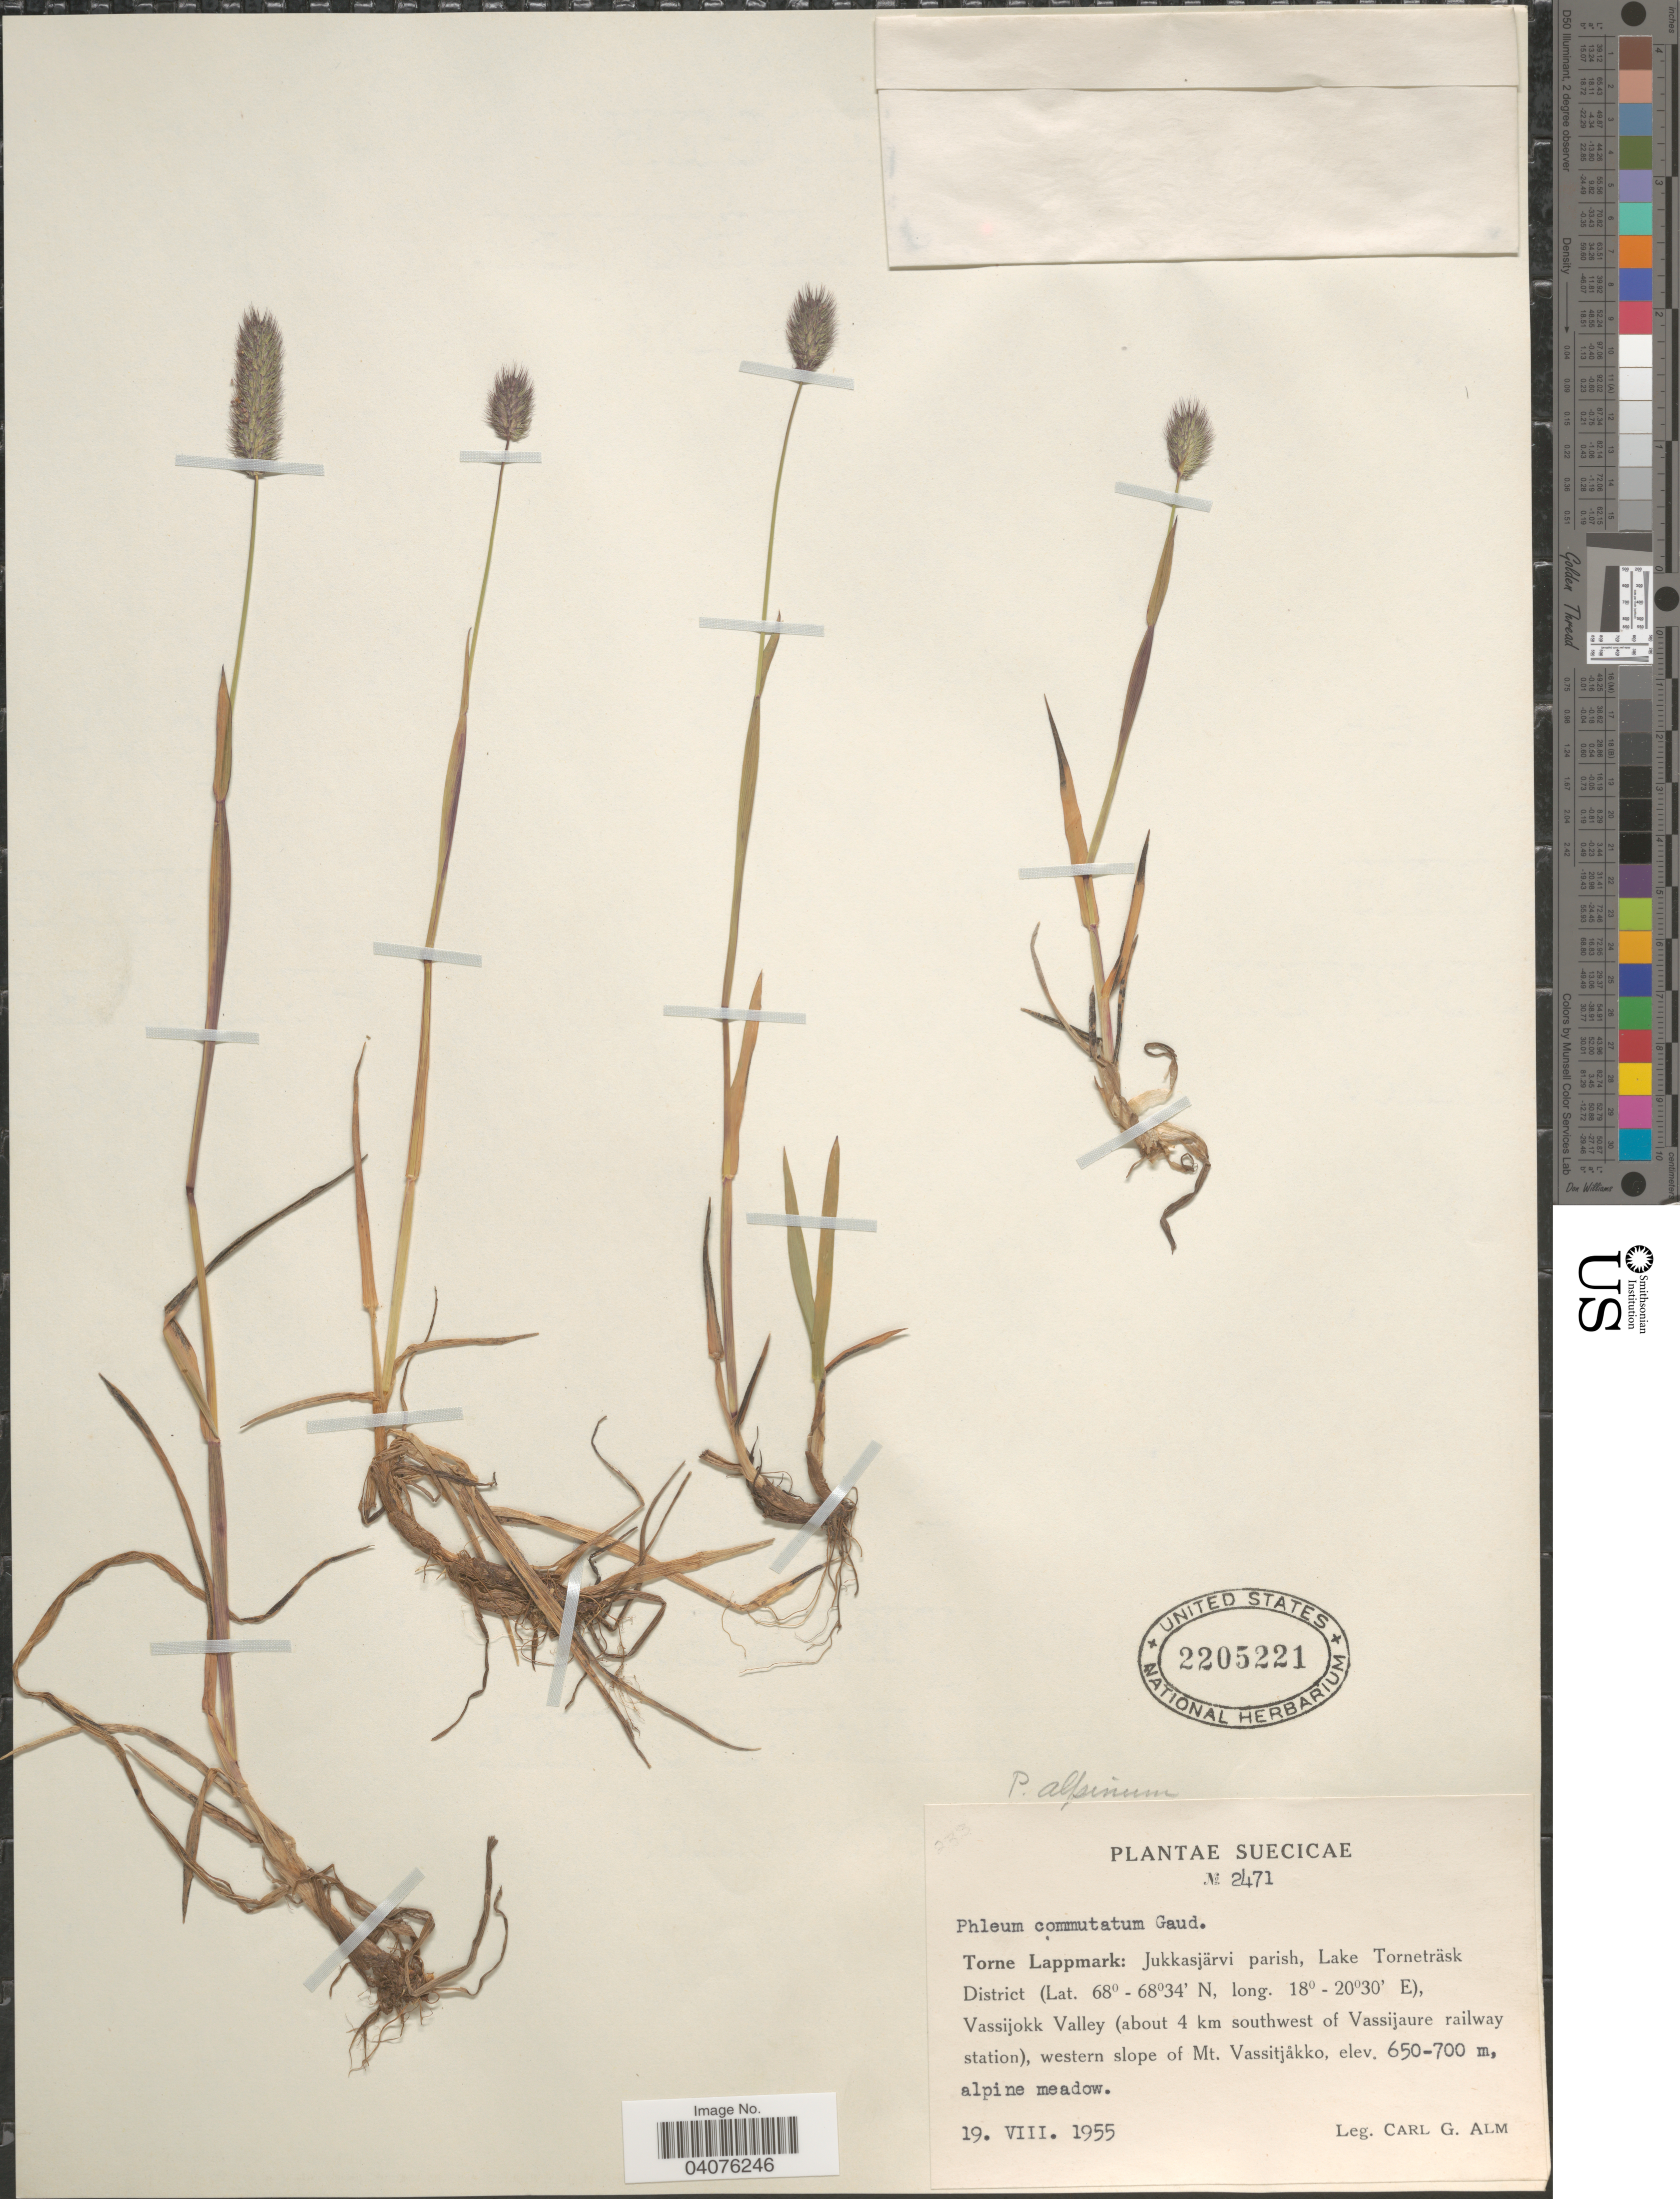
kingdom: Plantae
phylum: Tracheophyta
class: Liliopsida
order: Poales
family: Poaceae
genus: Phleum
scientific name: Phleum alpinum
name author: L.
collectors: C. G. Alm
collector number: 2471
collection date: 1955-08-19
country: Sweden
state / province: Norrbotten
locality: Torne Lappmark: Jukkasjärvi parish, Lake Torneträsk District. Vassijokk Valley (about 4 km southwest of Vassijaure railway station), western slope of Mt. Vassitjåkko.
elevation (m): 650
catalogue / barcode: US 2205221